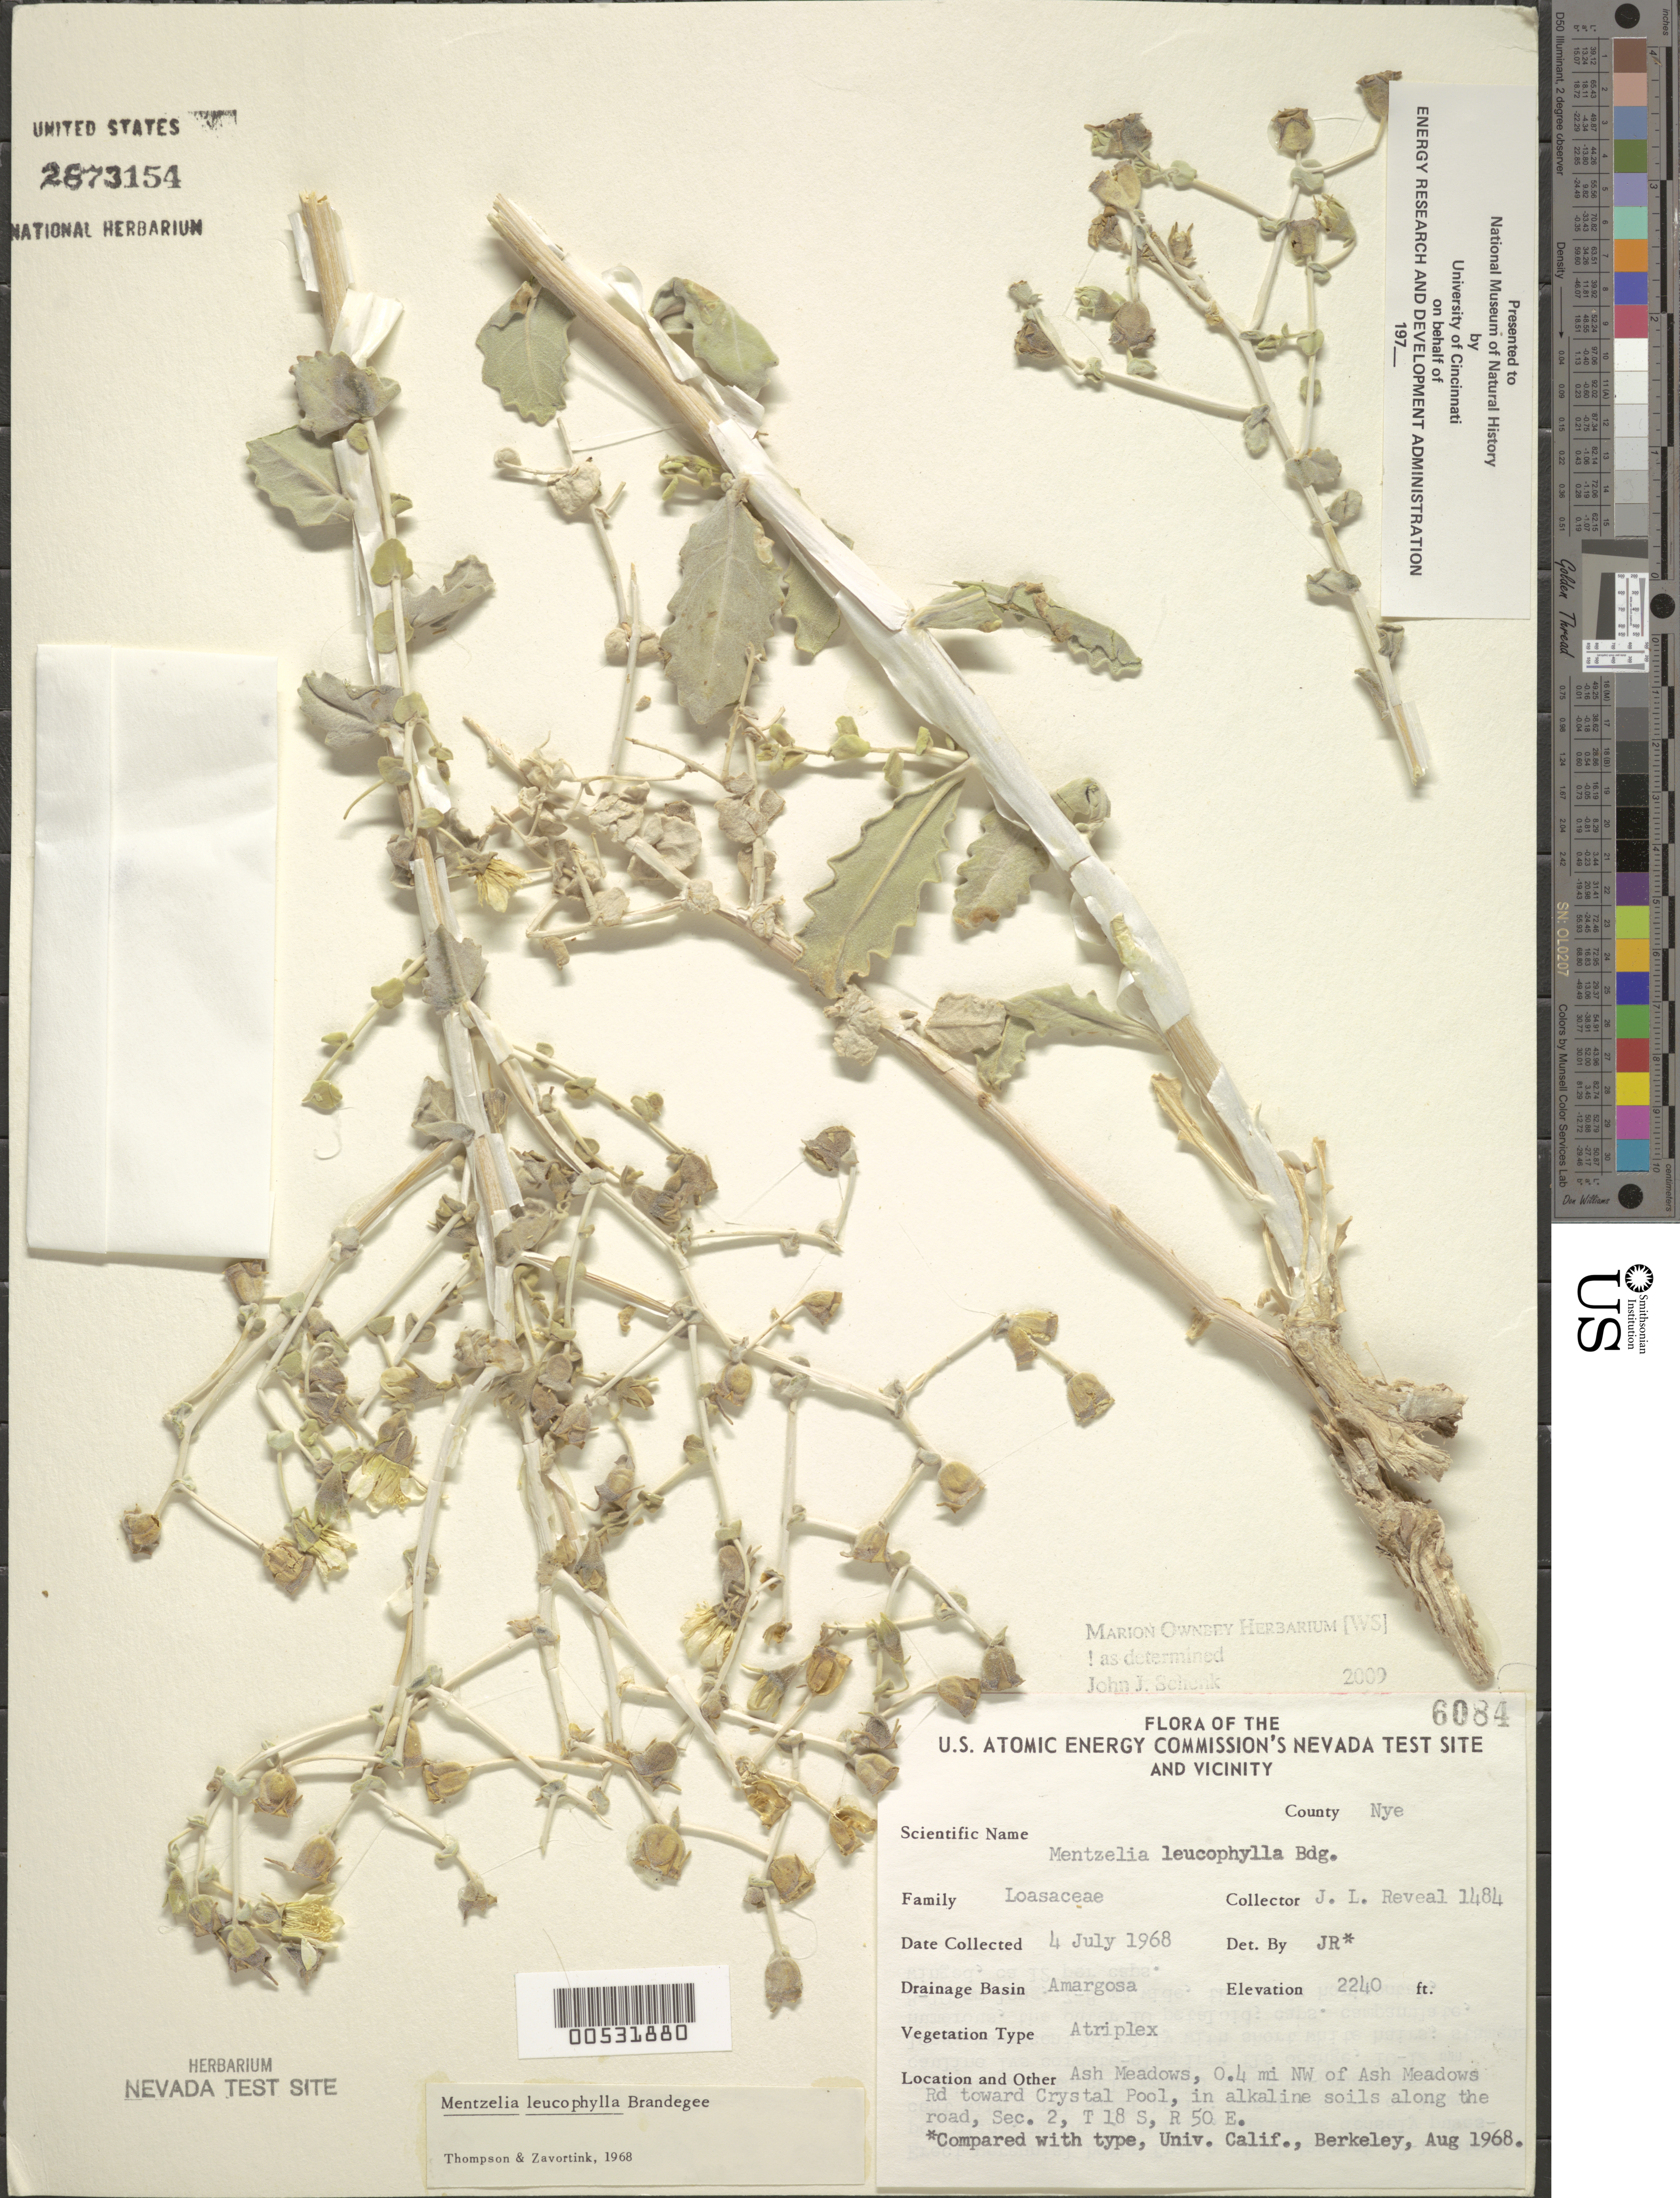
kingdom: Plantae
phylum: Tracheophyta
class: Magnoliopsida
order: Cornales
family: Loasaceae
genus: Mentzelia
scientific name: Mentzelia leucophylla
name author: Brandegee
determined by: Reveal, J. L.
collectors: J. L. Reveal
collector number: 1484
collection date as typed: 04 Jul 1968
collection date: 1968-07-04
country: United States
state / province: Nevada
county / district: Nye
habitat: In alkaline soils.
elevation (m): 682.7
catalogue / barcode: US 2873154